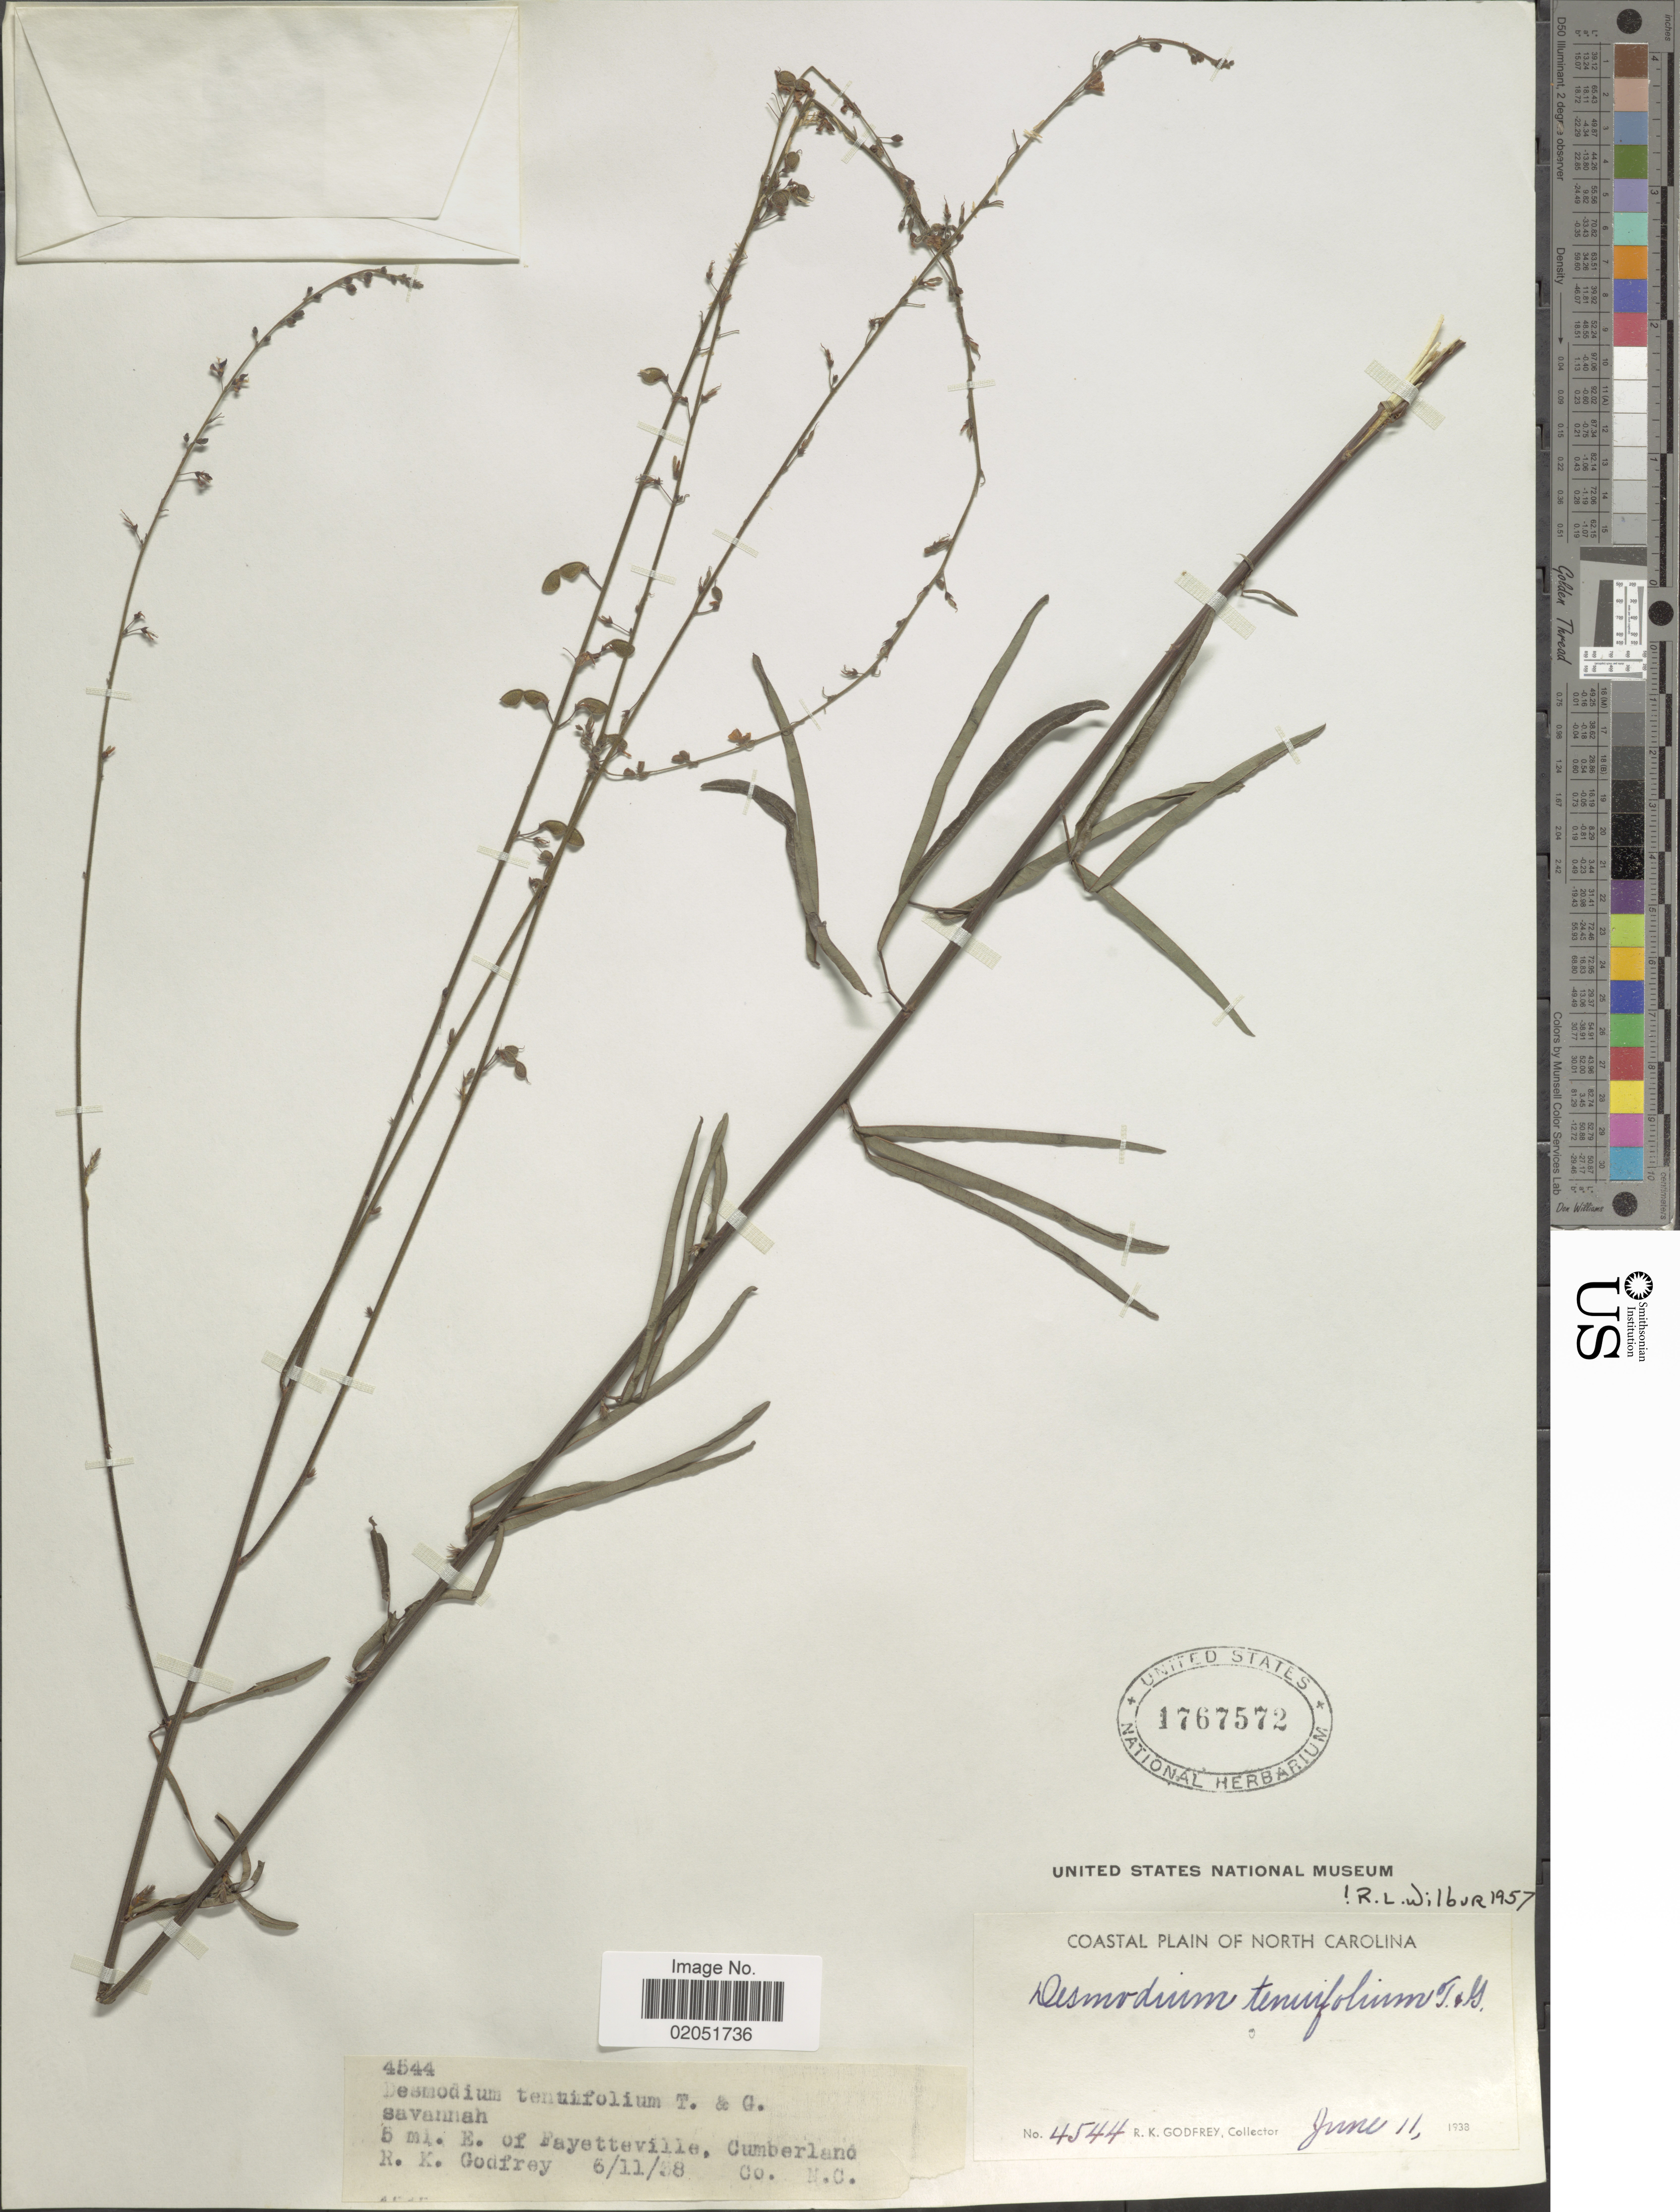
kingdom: Plantae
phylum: Tracheophyta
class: Magnoliopsida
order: Fabales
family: Fabaceae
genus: Desmodium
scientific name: Desmodium tenuifolium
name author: Torr. & A. Gray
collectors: R. K. Godfrey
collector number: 4544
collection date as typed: Transcribed d/m/y: 11/6/38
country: United States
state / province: North Carolina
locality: Coastal Plain of North Carolina, 5 mi. E of Fayetteville, Cumberland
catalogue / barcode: US 1767572